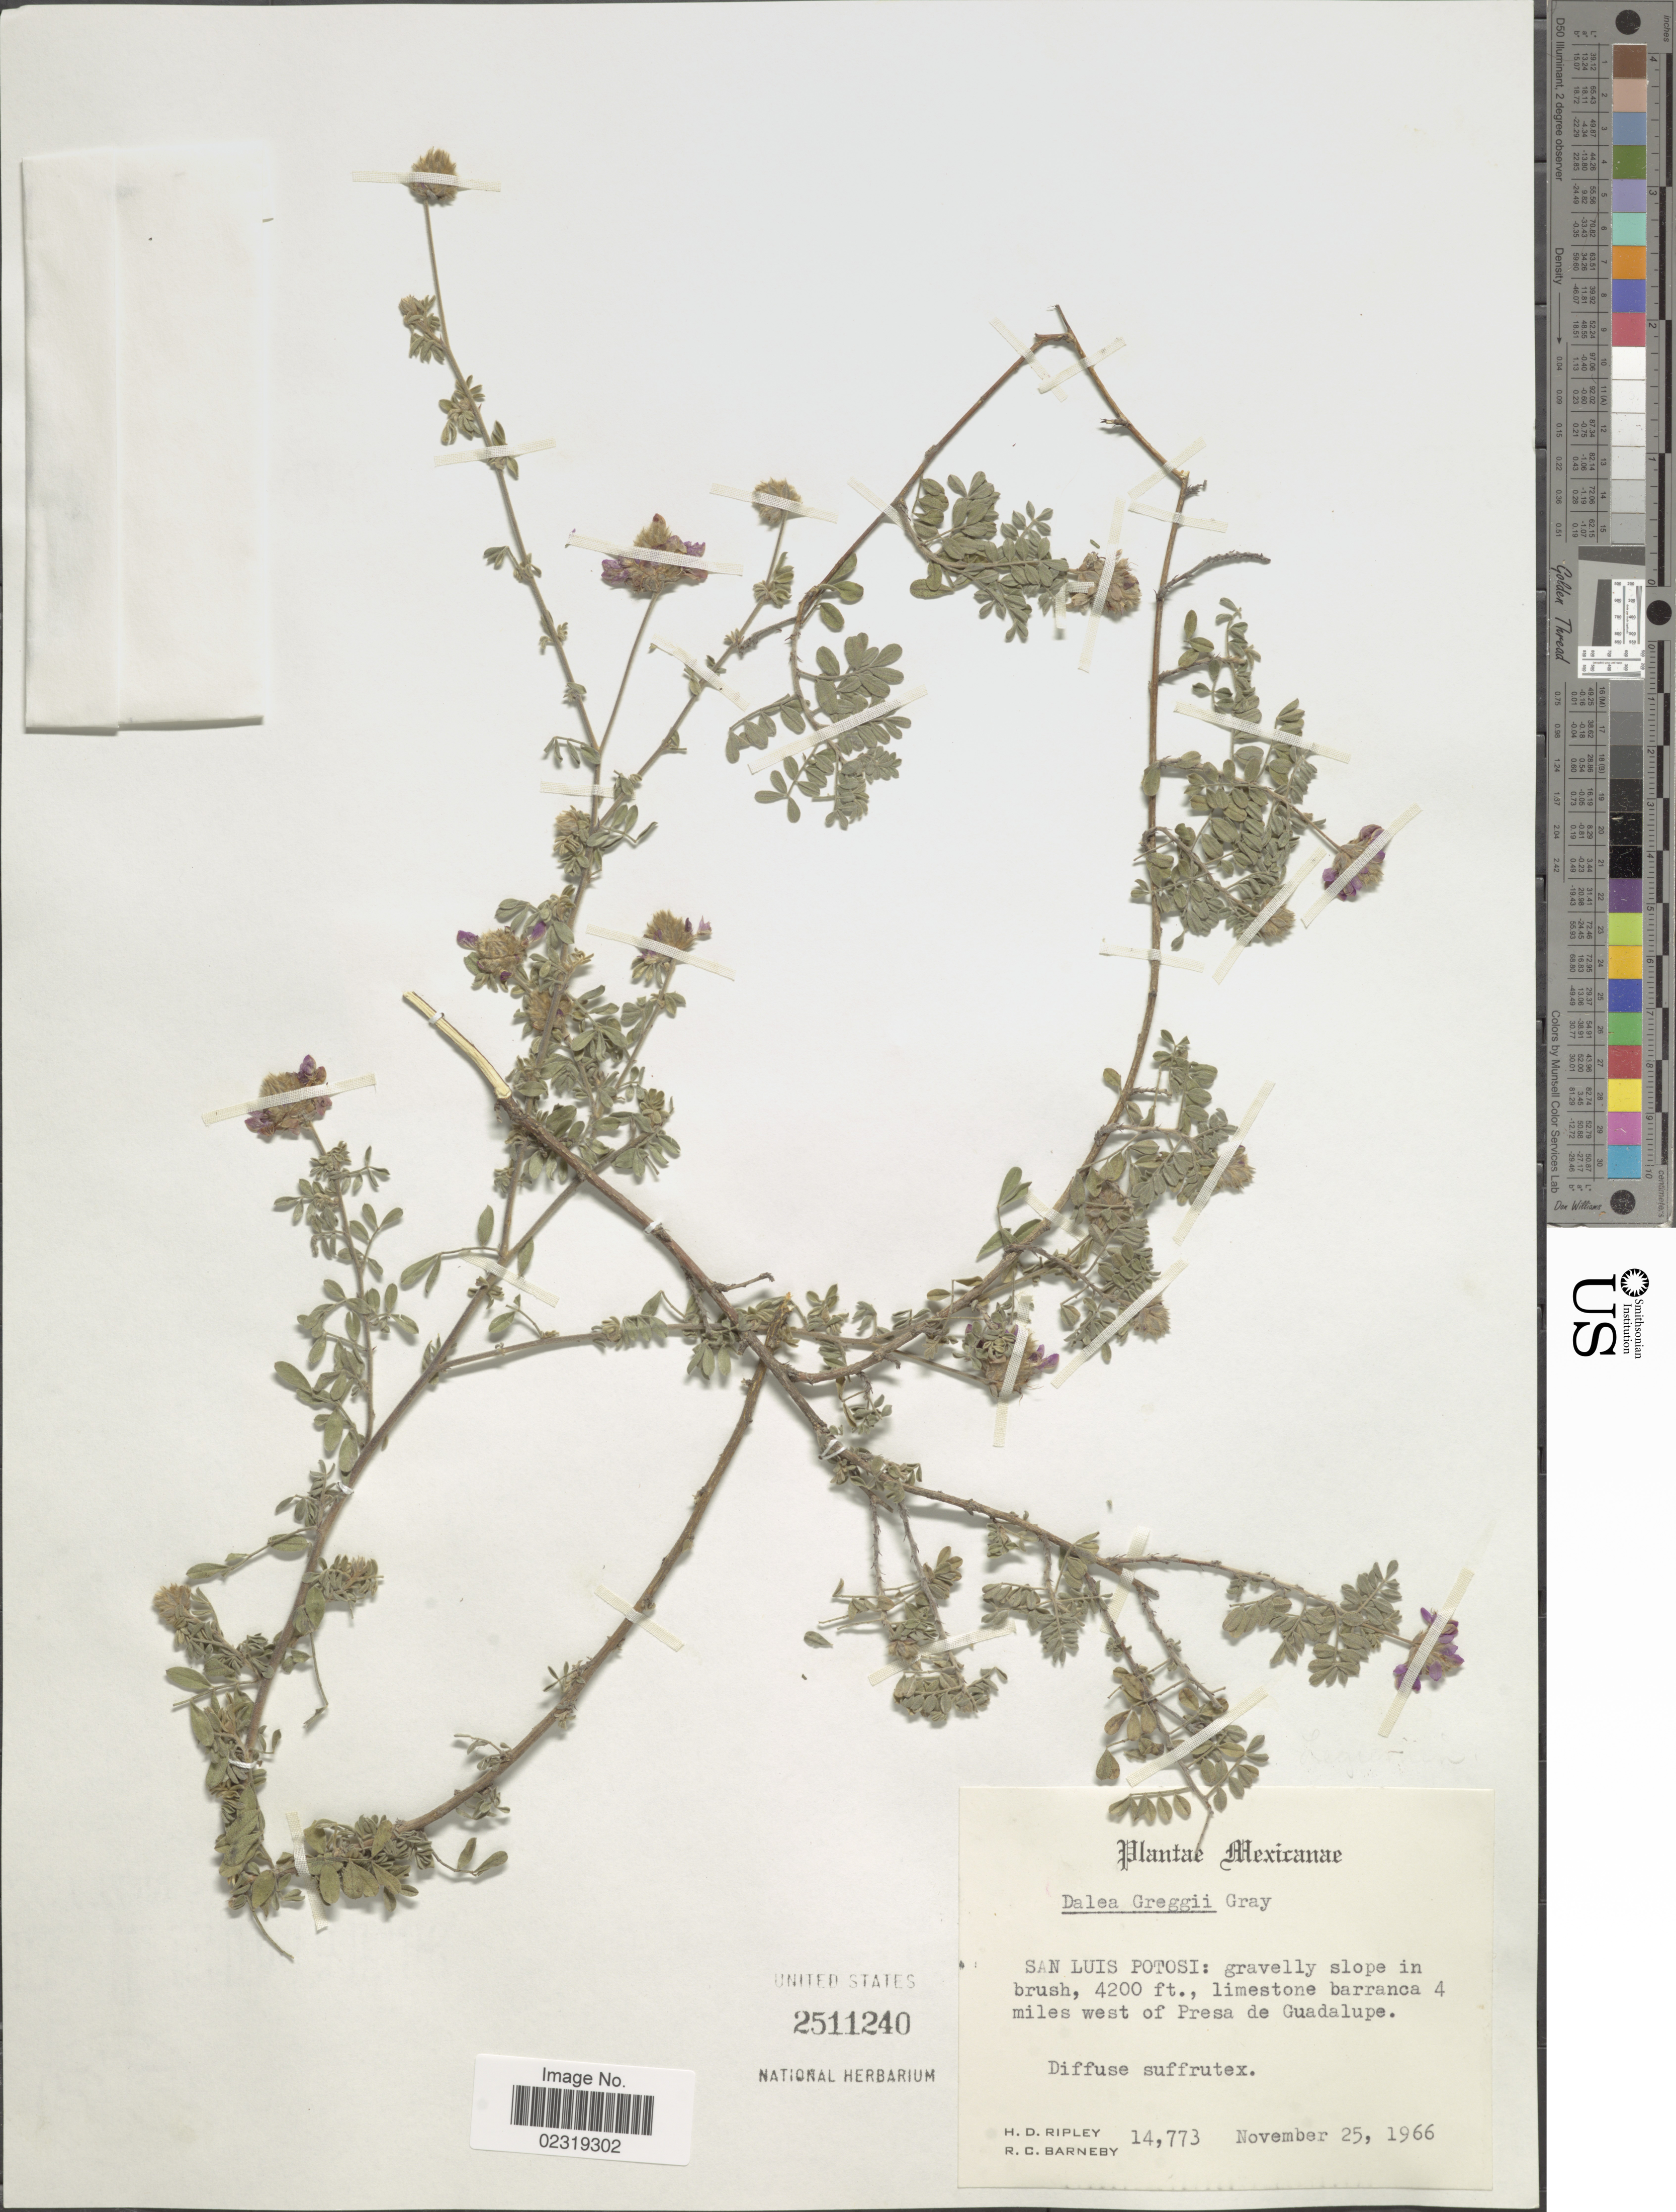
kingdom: Plantae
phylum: Tracheophyta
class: Magnoliopsida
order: Fabales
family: Fabaceae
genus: Dalea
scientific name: Dalea greggii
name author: A. Gray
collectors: H. Ripley & R. C. Barneby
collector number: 14773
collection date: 1966-11-25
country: Mexico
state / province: San Luis Potosí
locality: Gravelly slope in brush, limestone barranca 4 miles west of Presa de Guadalupe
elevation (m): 1280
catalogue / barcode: US 2511240